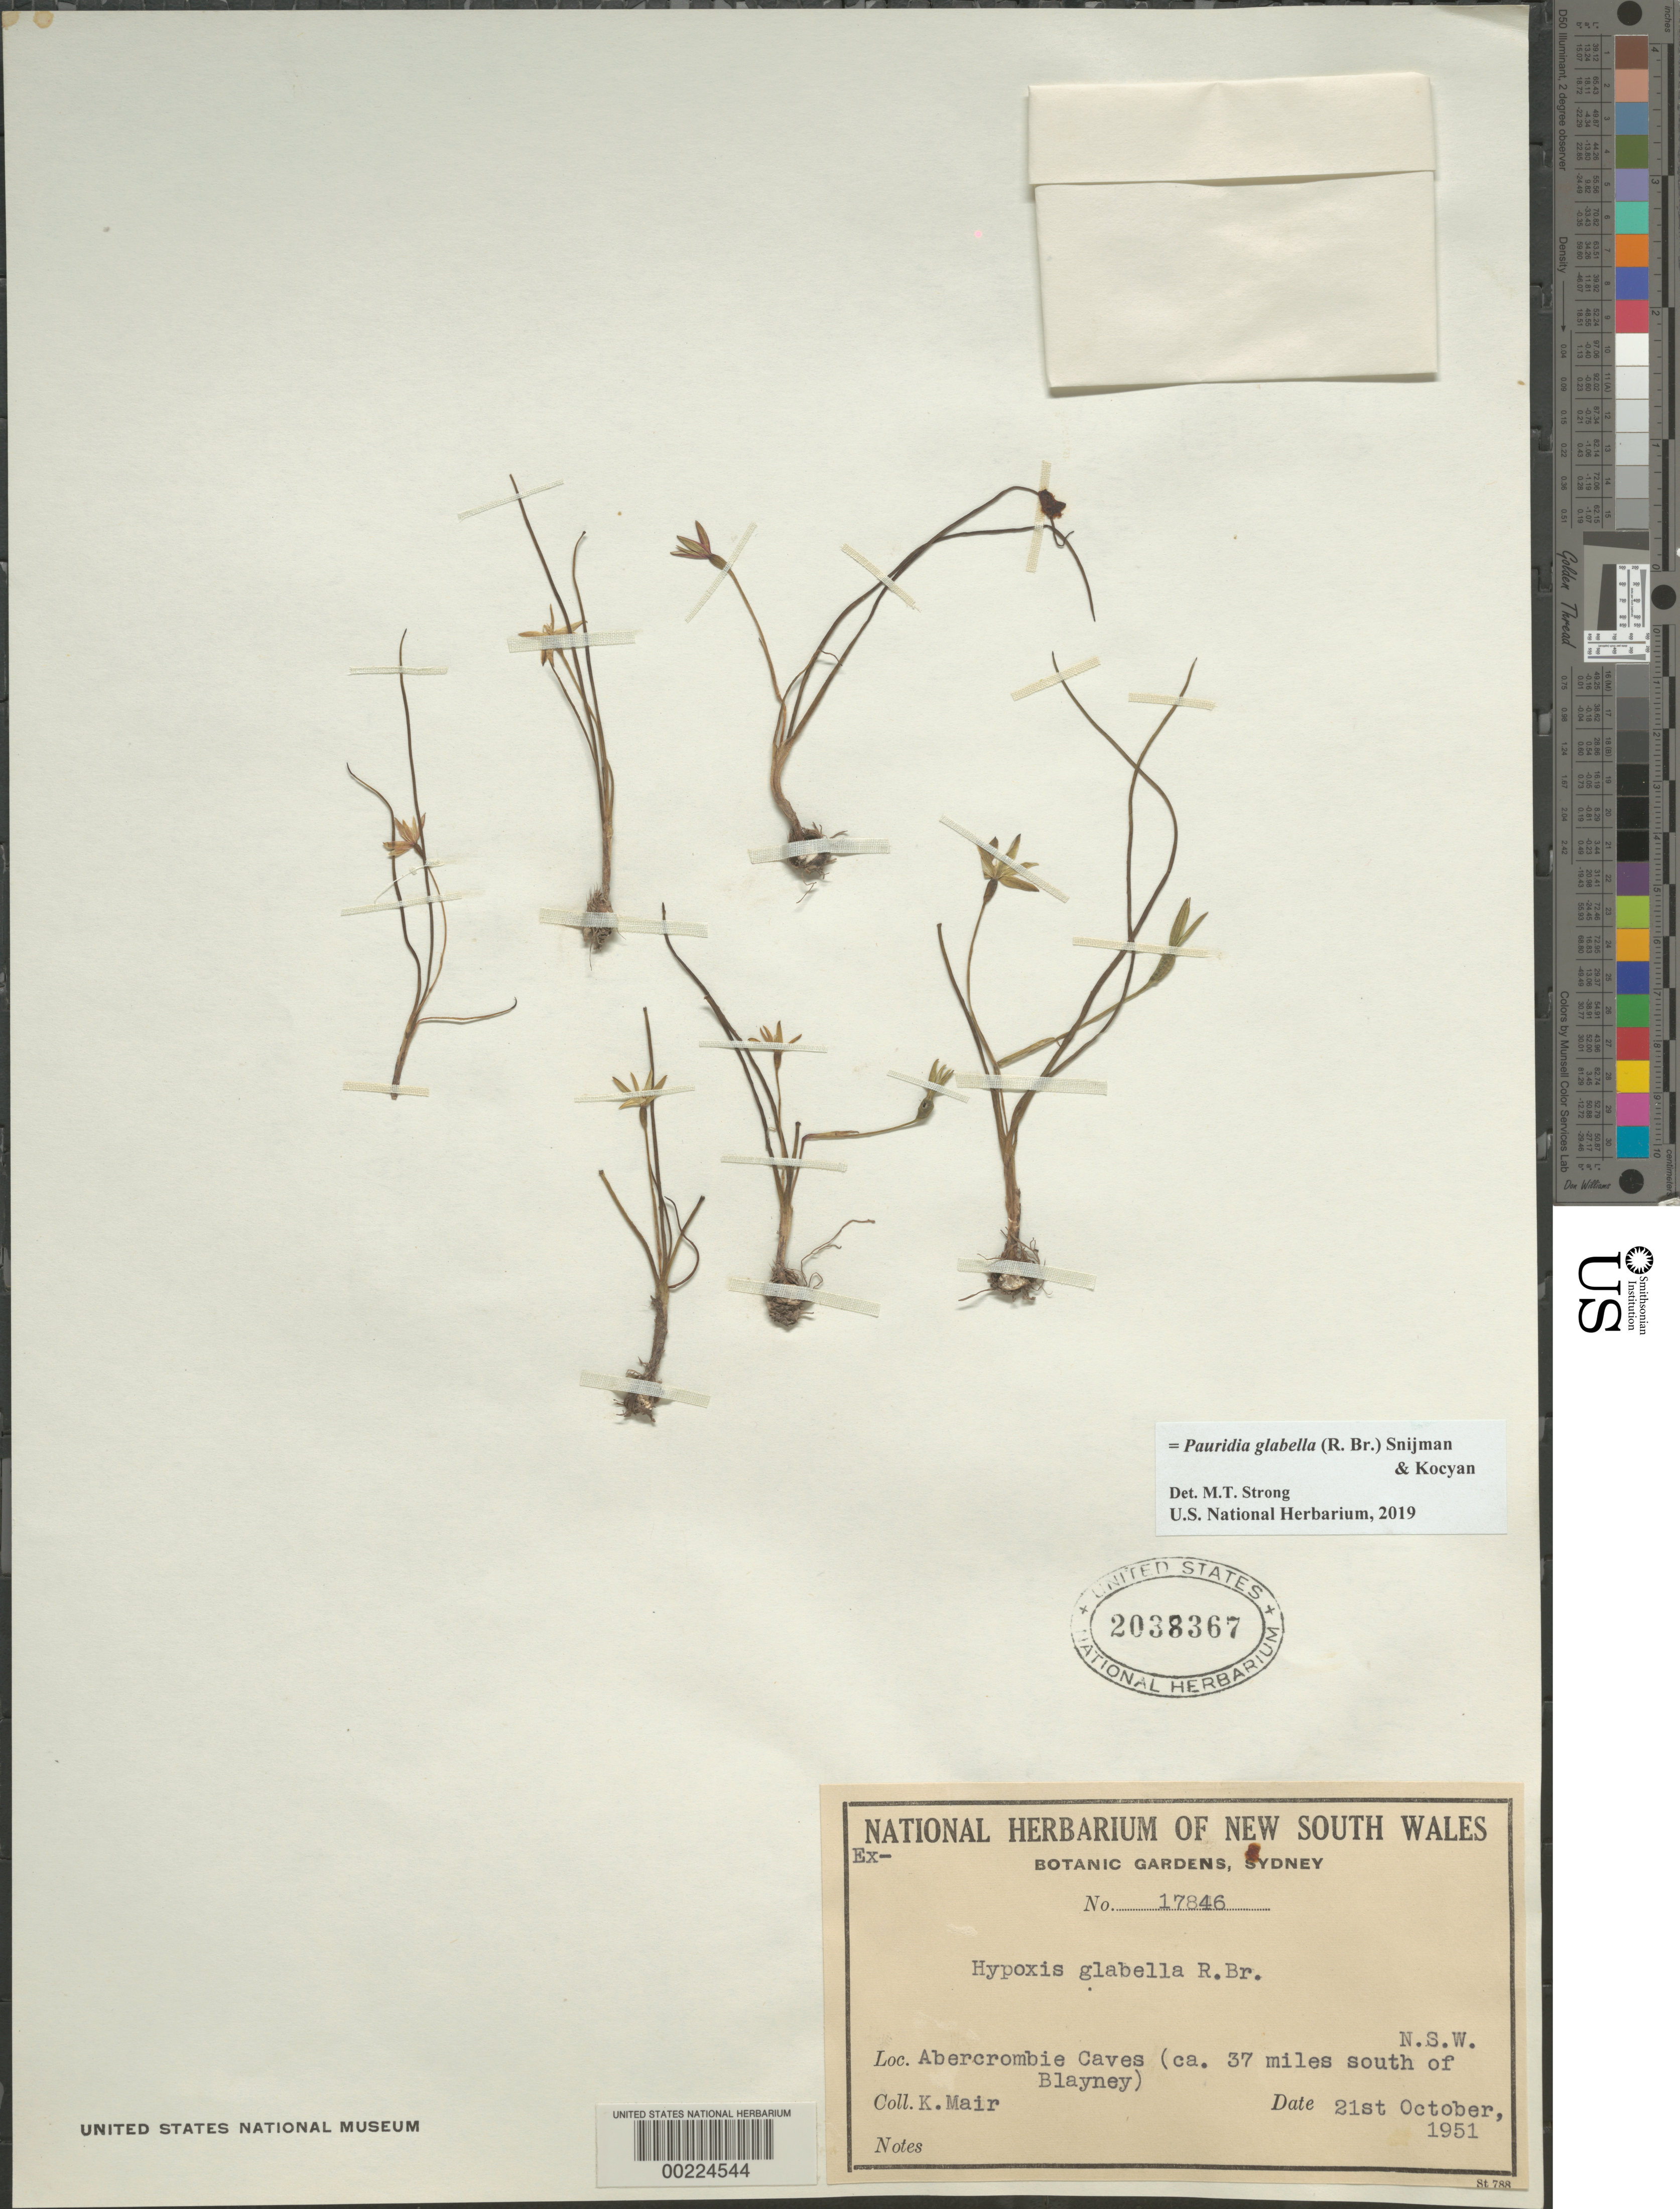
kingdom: Plantae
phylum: Tracheophyta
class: Liliopsida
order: Asparagales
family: Hypoxidaceae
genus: Pauridia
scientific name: Pauridia glabella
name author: (R. Br.) Snijman & Kocyan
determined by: Strong, Mark T., (BOT), Smithsonian Institution - National Museum of Natural History (UNITED STATES)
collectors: K. Mair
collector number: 17846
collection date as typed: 21 Oct 1951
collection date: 1951-10-21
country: Australia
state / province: New South Wales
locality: Abercrombie caves, ca 37 mi s of blayney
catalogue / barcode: US 2038367